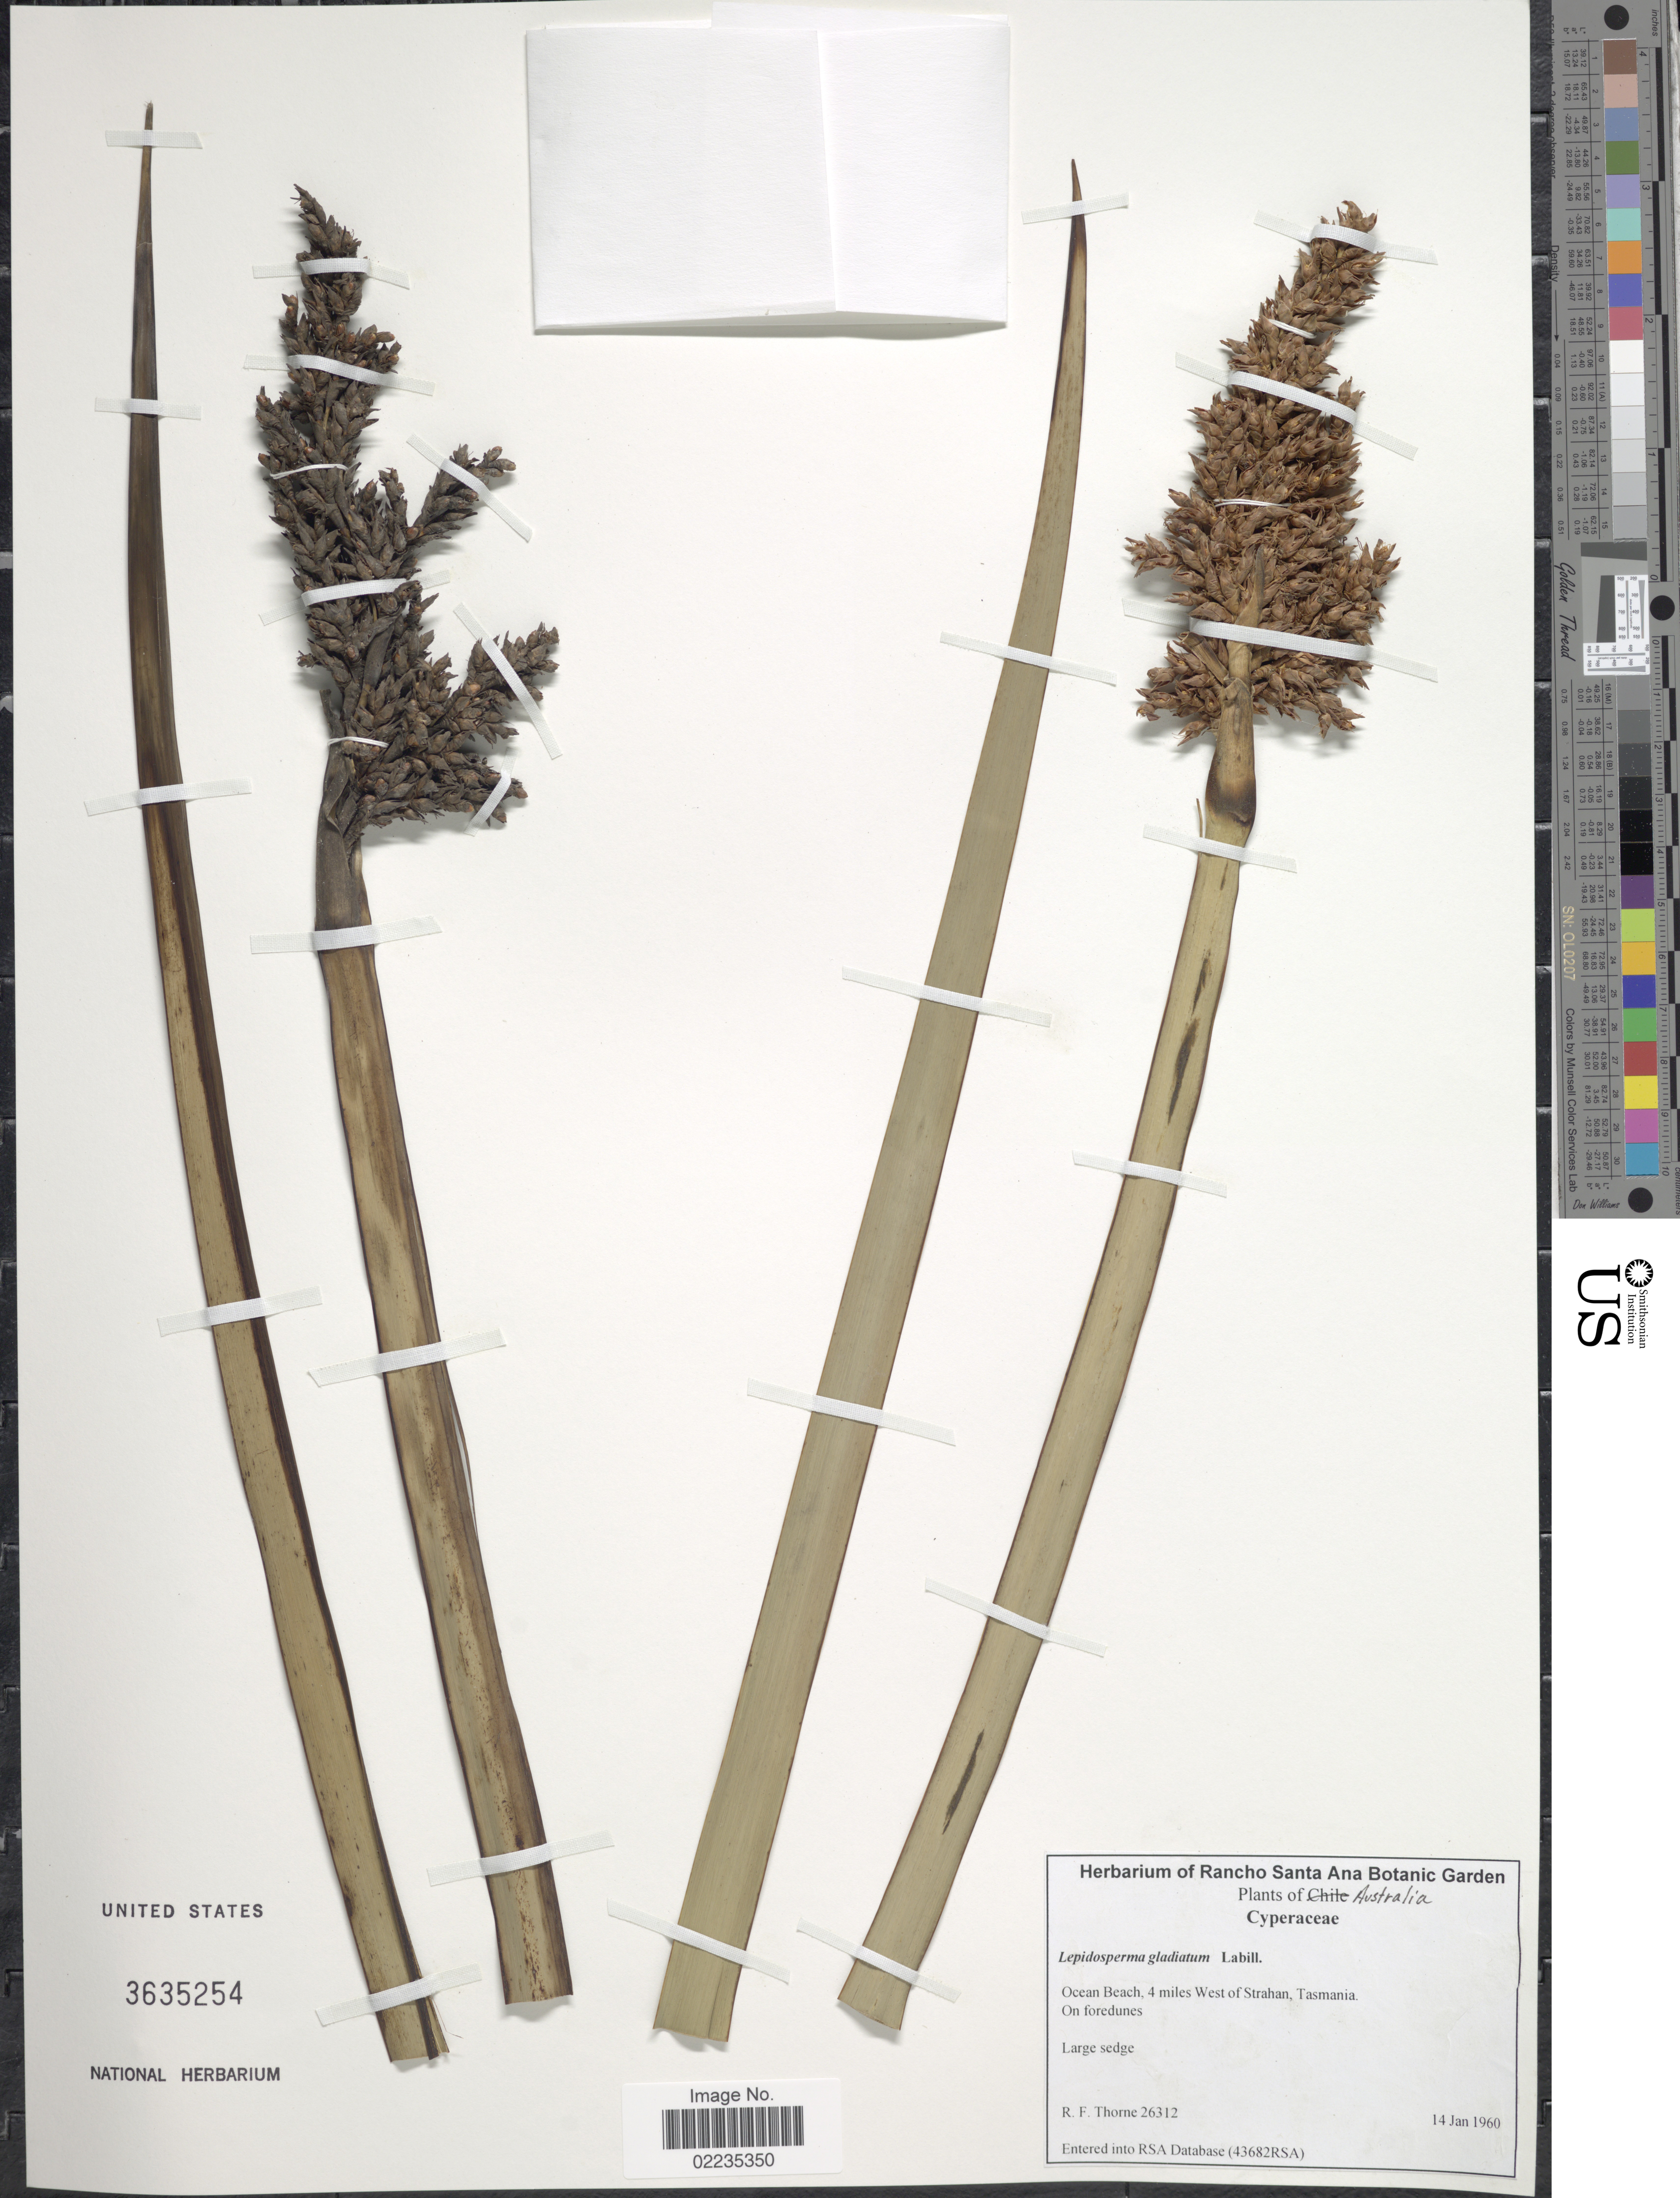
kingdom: Plantae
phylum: Tracheophyta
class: Liliopsida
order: Poales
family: Cyperaceae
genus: Lepidosperma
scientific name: Lepidosperma gladiatum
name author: Labill.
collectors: R. F. Thorne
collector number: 26312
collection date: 1960-01-14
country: Australia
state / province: Tasmania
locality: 4 miles West of Strahan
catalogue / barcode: US 3635254